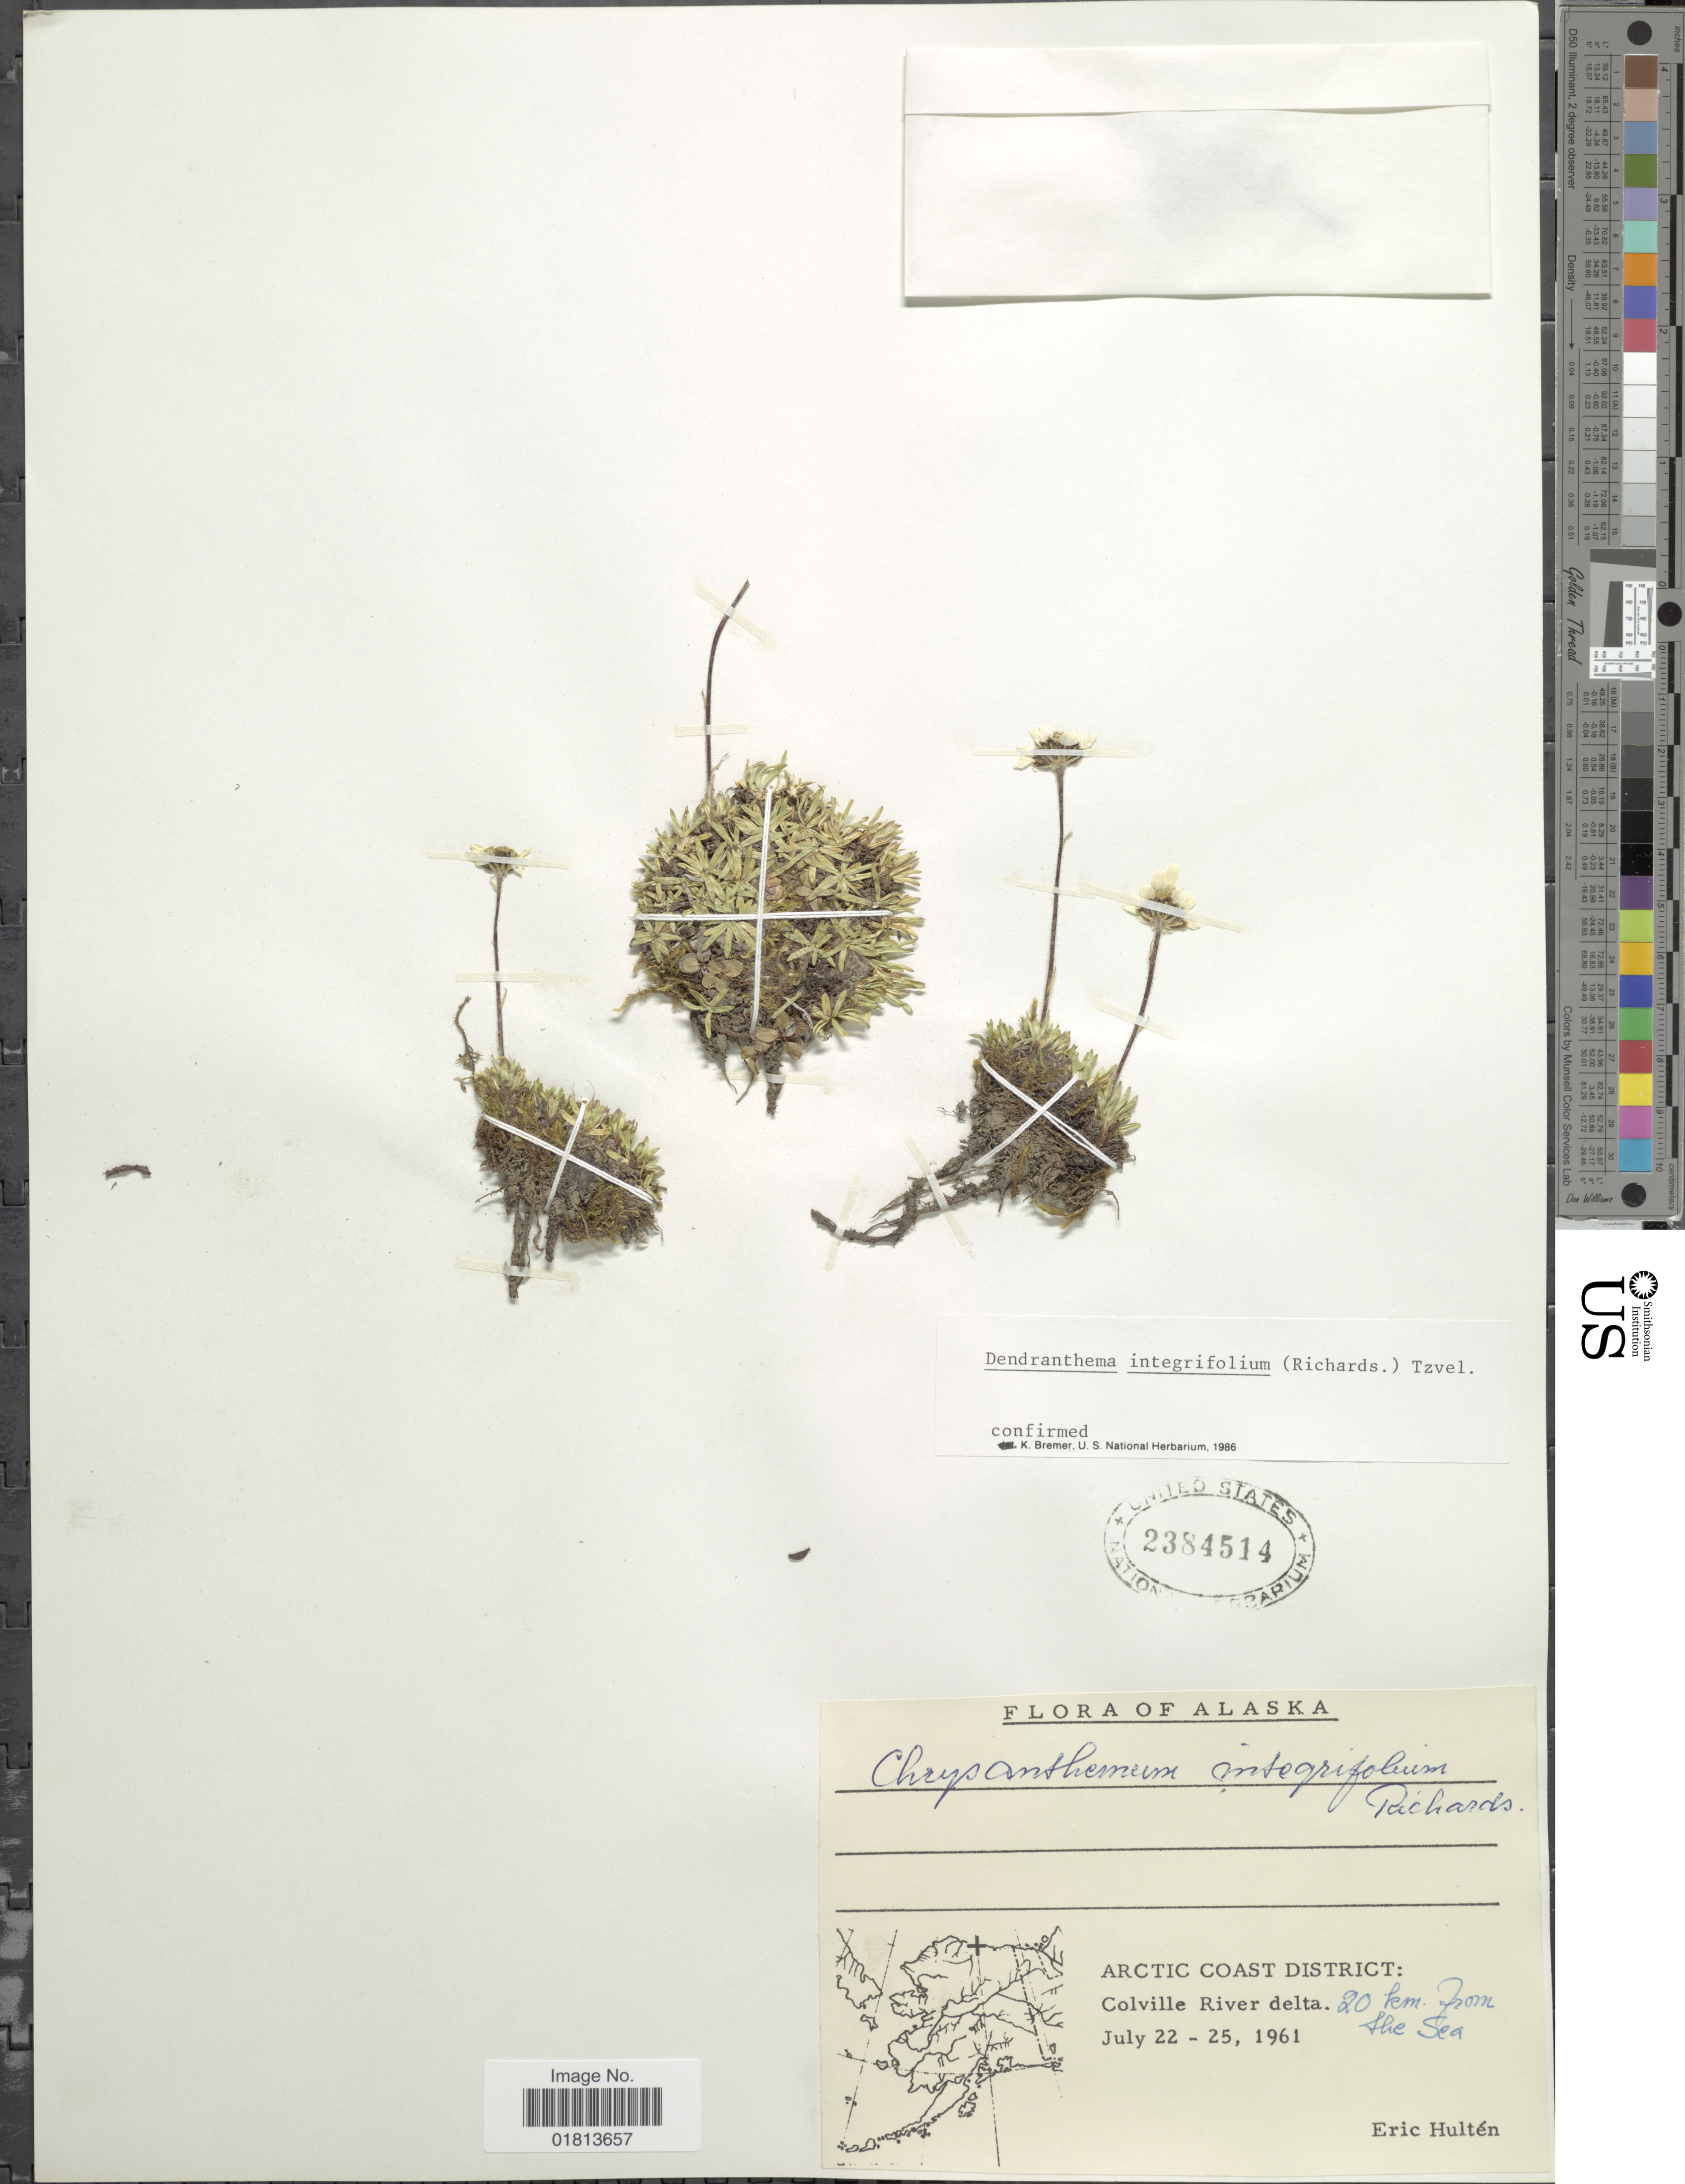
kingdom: Plantae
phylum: Tracheophyta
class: Magnoliopsida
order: Asterales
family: Asteraceae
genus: Dendranthema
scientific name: Dendranthema integrifolium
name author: (Richardson) Tzvelev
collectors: E. G. Hultén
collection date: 1961-07-22/1961-07-25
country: United States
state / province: Alaska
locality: Arctic Coast District: Colville River delta, 20 km from the sea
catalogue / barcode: US 2384514